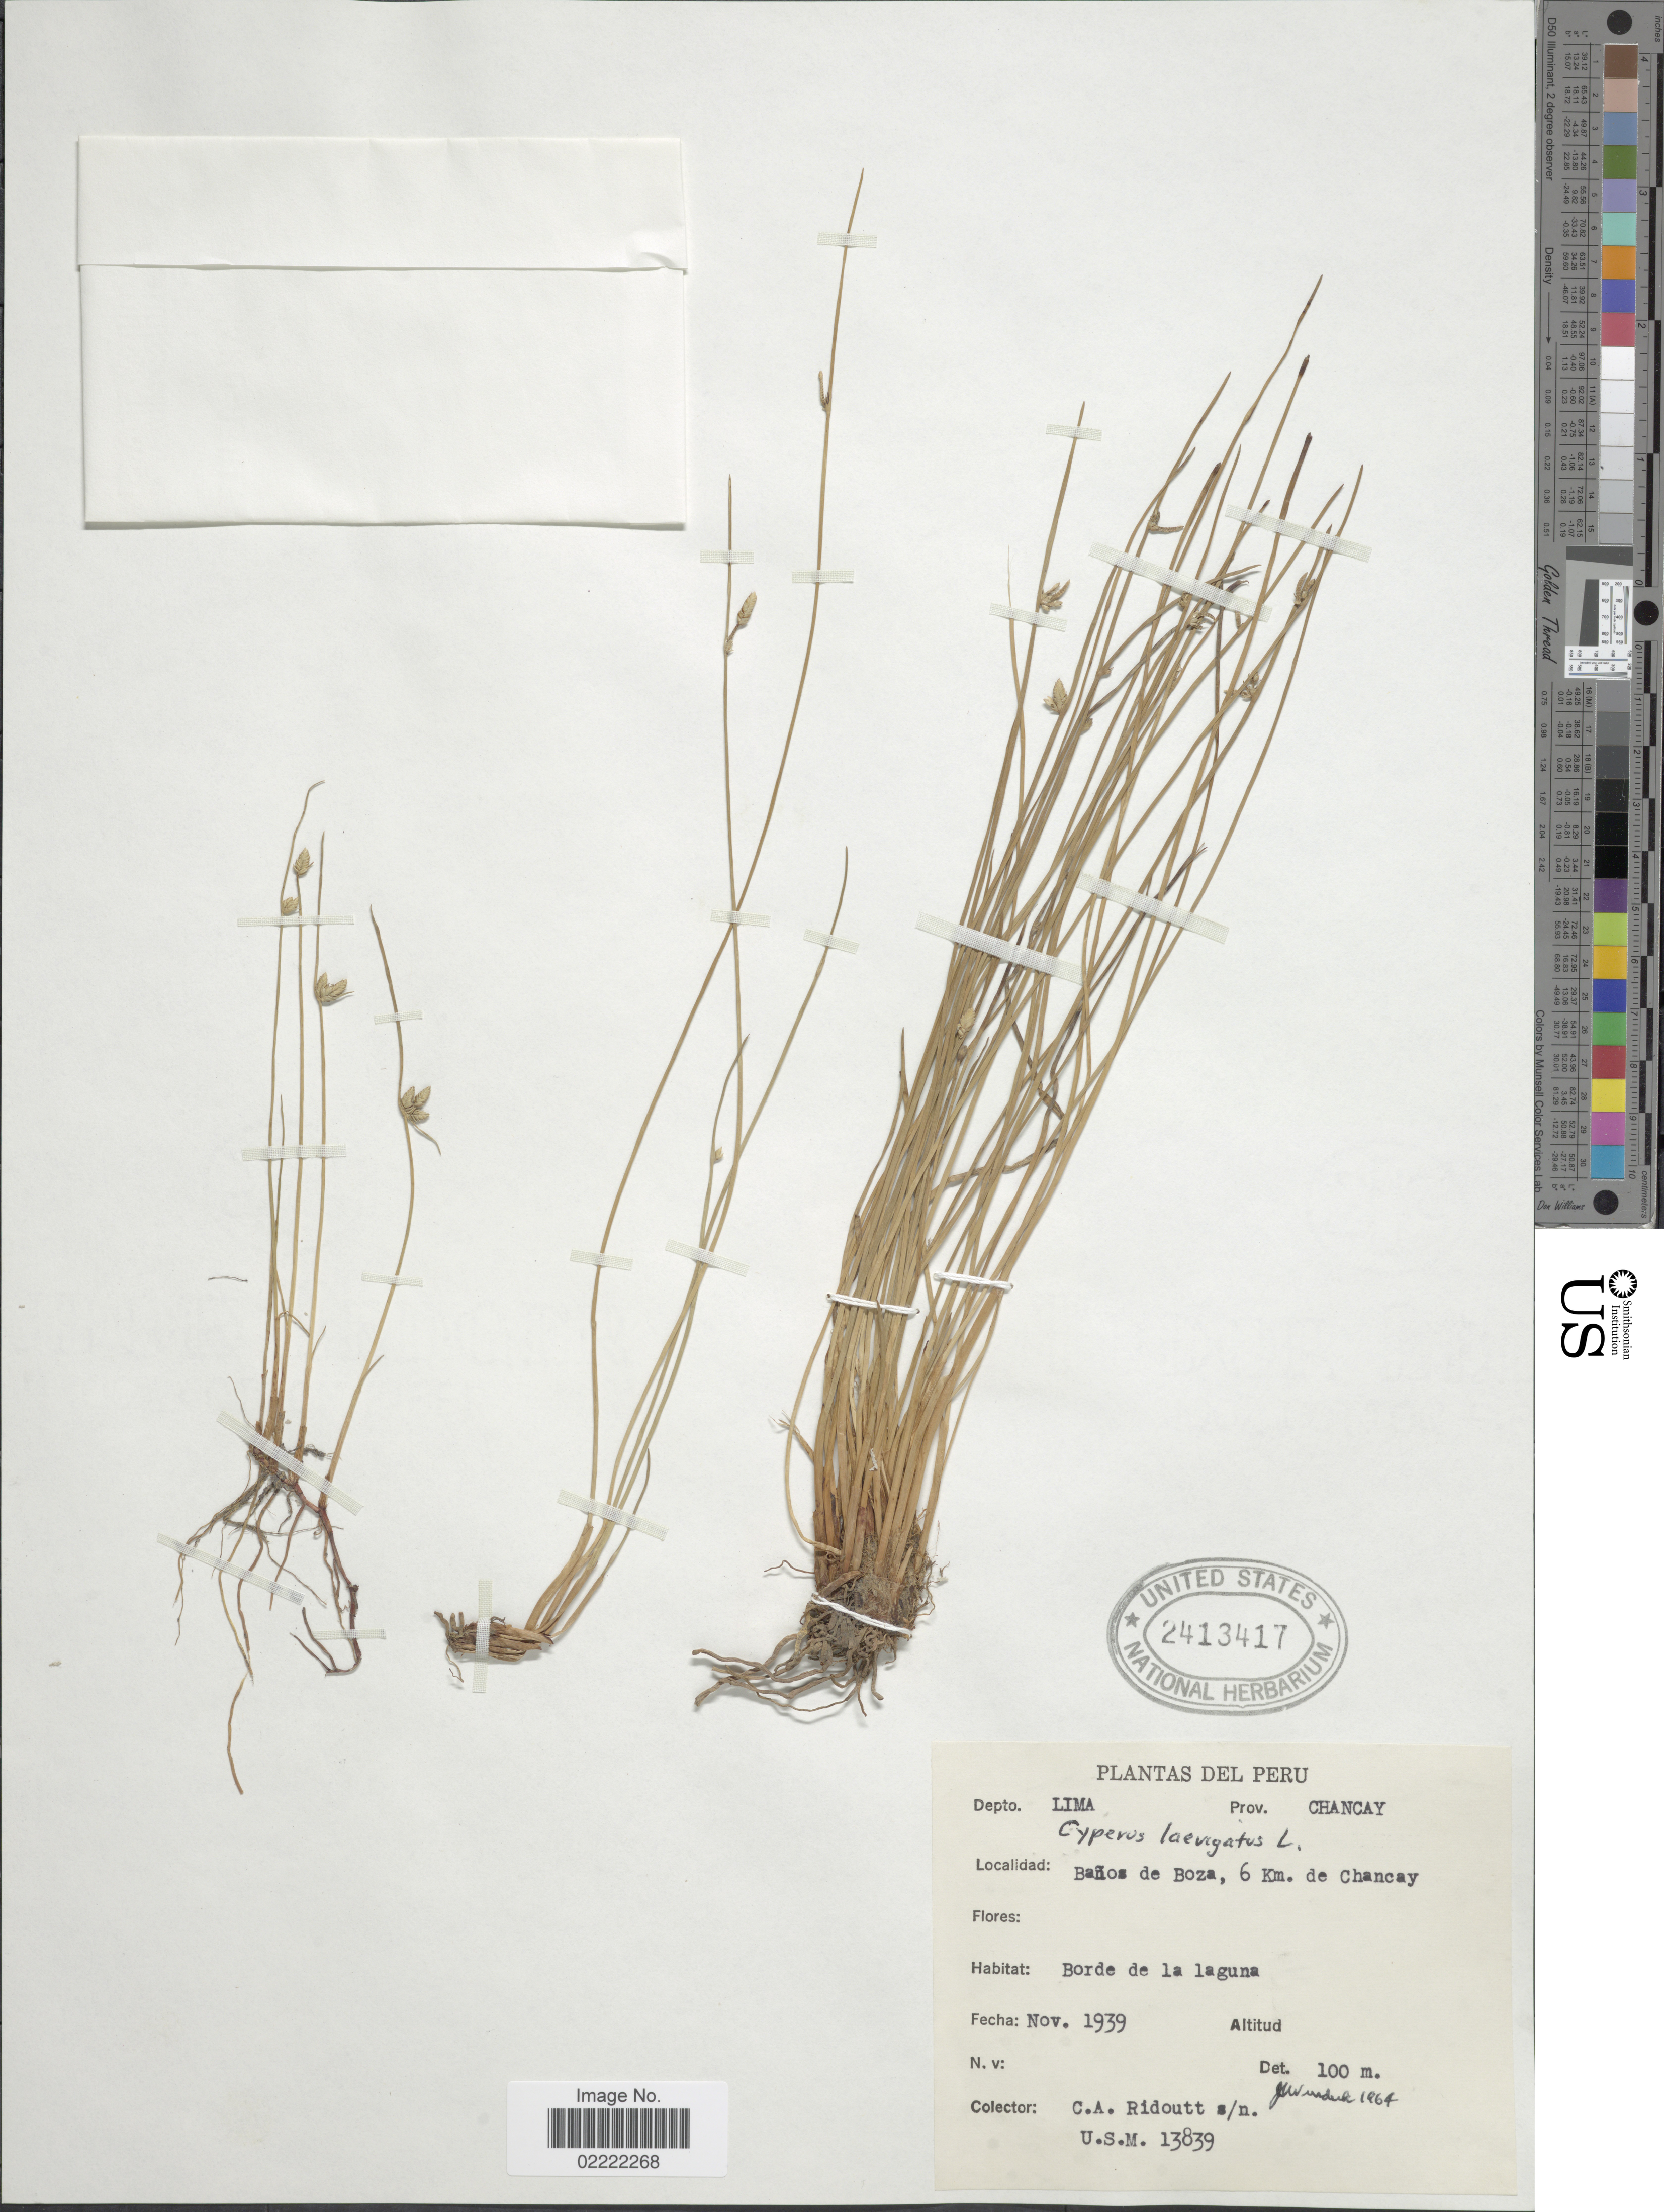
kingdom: Plantae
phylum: Tracheophyta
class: Liliopsida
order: Poales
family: Cyperaceae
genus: Cyperus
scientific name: Cyperus laevigatus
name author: L.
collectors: C. Ridoutt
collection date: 1939-11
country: Peru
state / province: Lima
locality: Prov. Chancay. Banos de Boza, 6 Km. de Chancay. Borde de la laguna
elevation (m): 100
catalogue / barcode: US 2413417